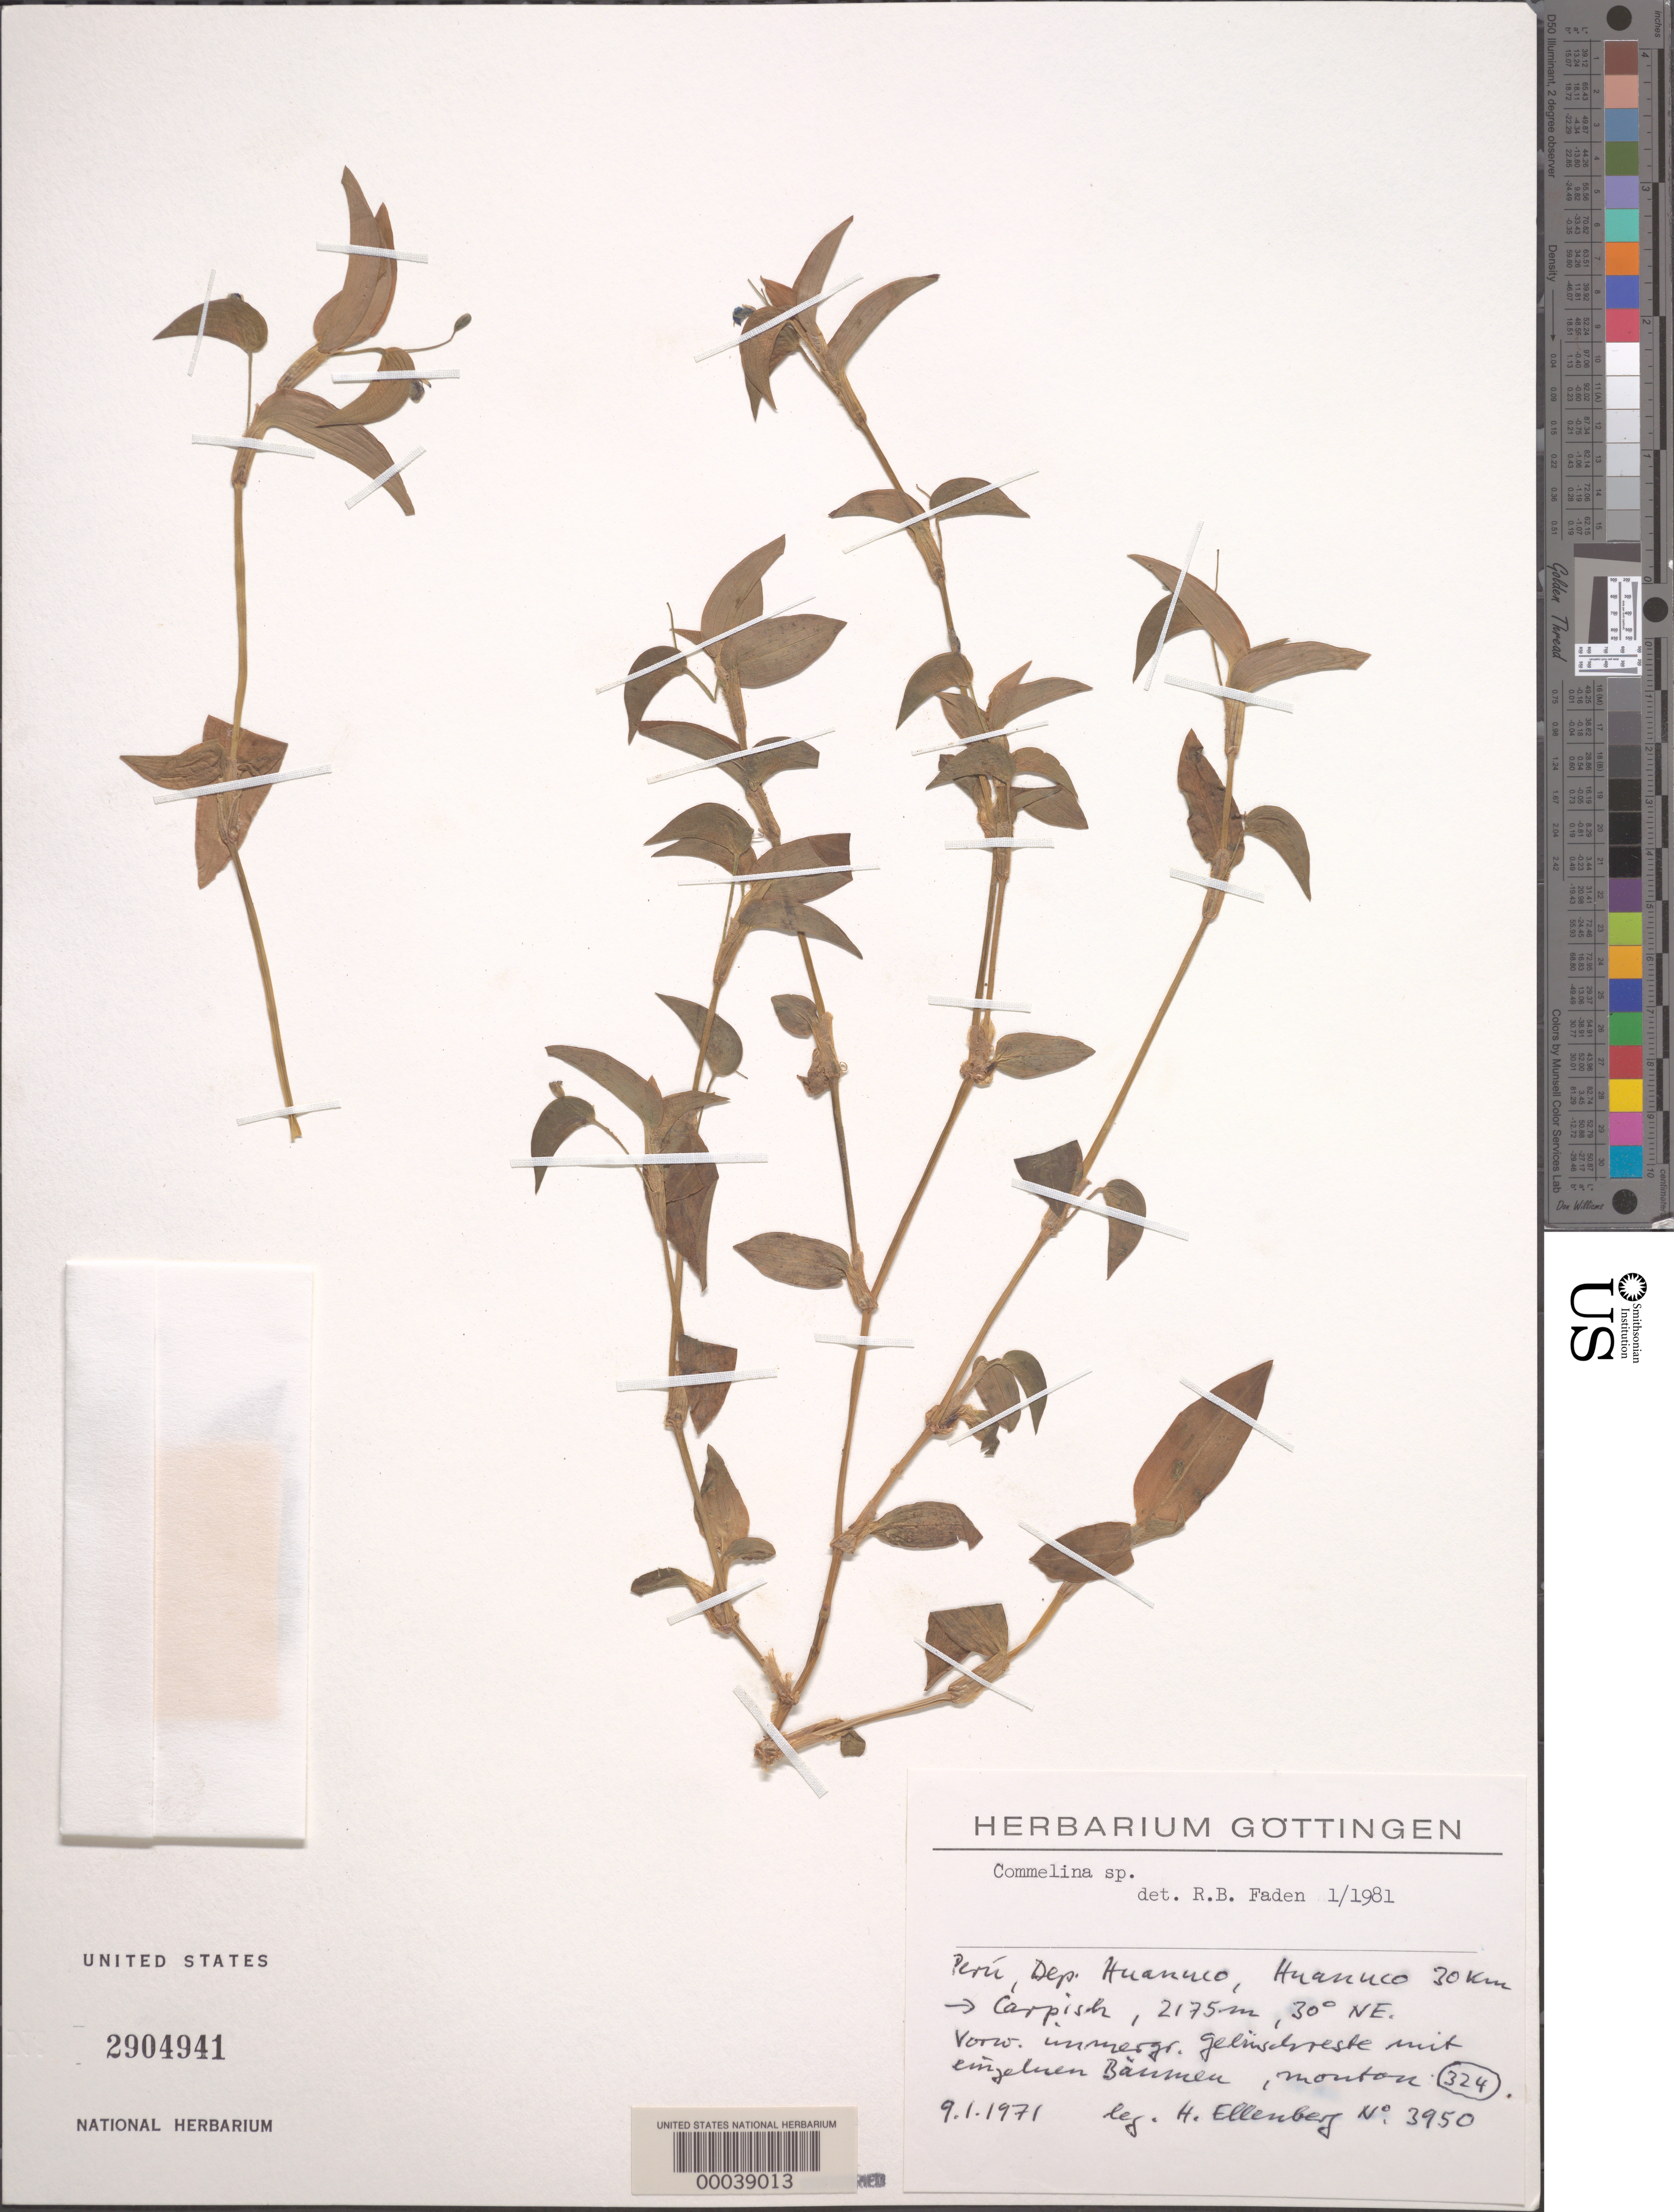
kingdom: Plantae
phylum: Tracheophyta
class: Liliopsida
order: Commelinales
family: Commelinaceae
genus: Commelina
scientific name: Commelina sp.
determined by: Faden, Robert B., (US), Smithsonian Institution - National Museum of Natural History (UNITED STATES)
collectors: H. Ellenberg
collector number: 3950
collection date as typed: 09 Jan 1971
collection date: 1971-01-09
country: Peru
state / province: Huánuco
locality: Huánuco, en route to Carpish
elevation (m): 2175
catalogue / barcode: US 2904941